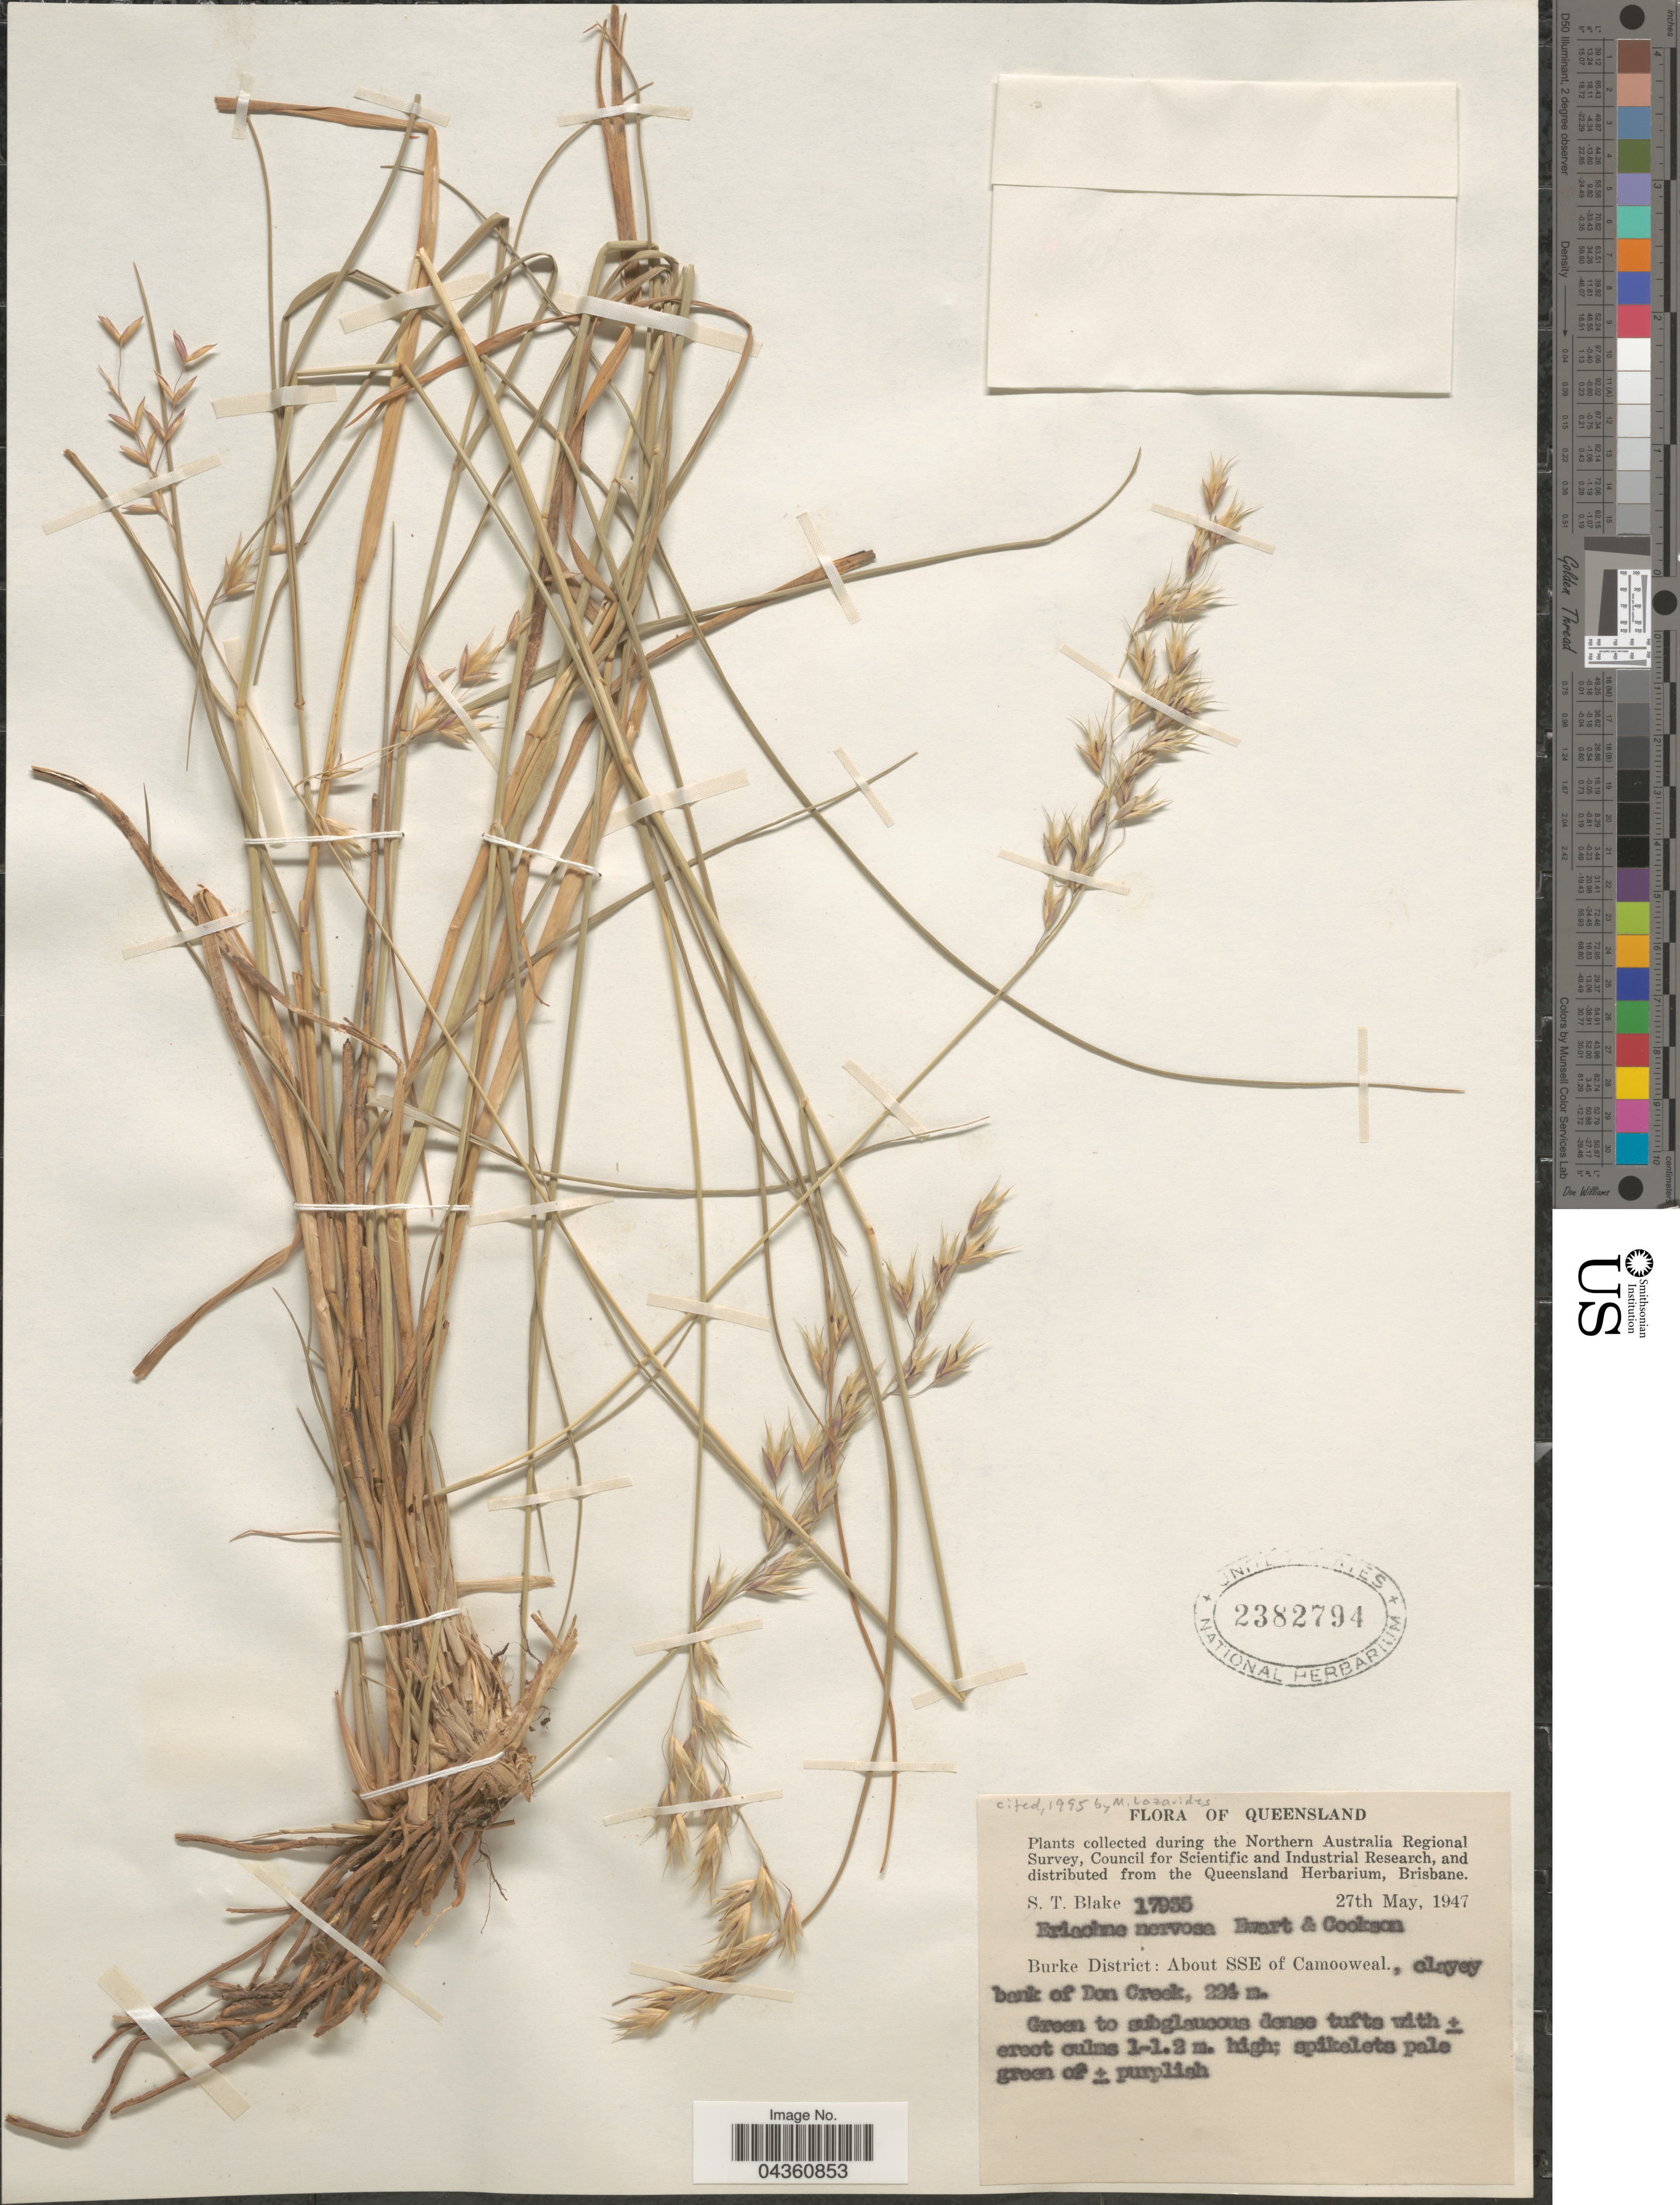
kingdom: Plantae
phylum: Tracheophyta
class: Liliopsida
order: Poales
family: Poaceae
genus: Eriachne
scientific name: Eriachne nervosa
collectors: S. T. Blake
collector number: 17935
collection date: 1947-05-27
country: Australia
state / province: Queensland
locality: The Northern Australia Regional Survey. Burke District: About SSE of Camooweal, clayey bank of Don Creek.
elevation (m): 224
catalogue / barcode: US 2382794